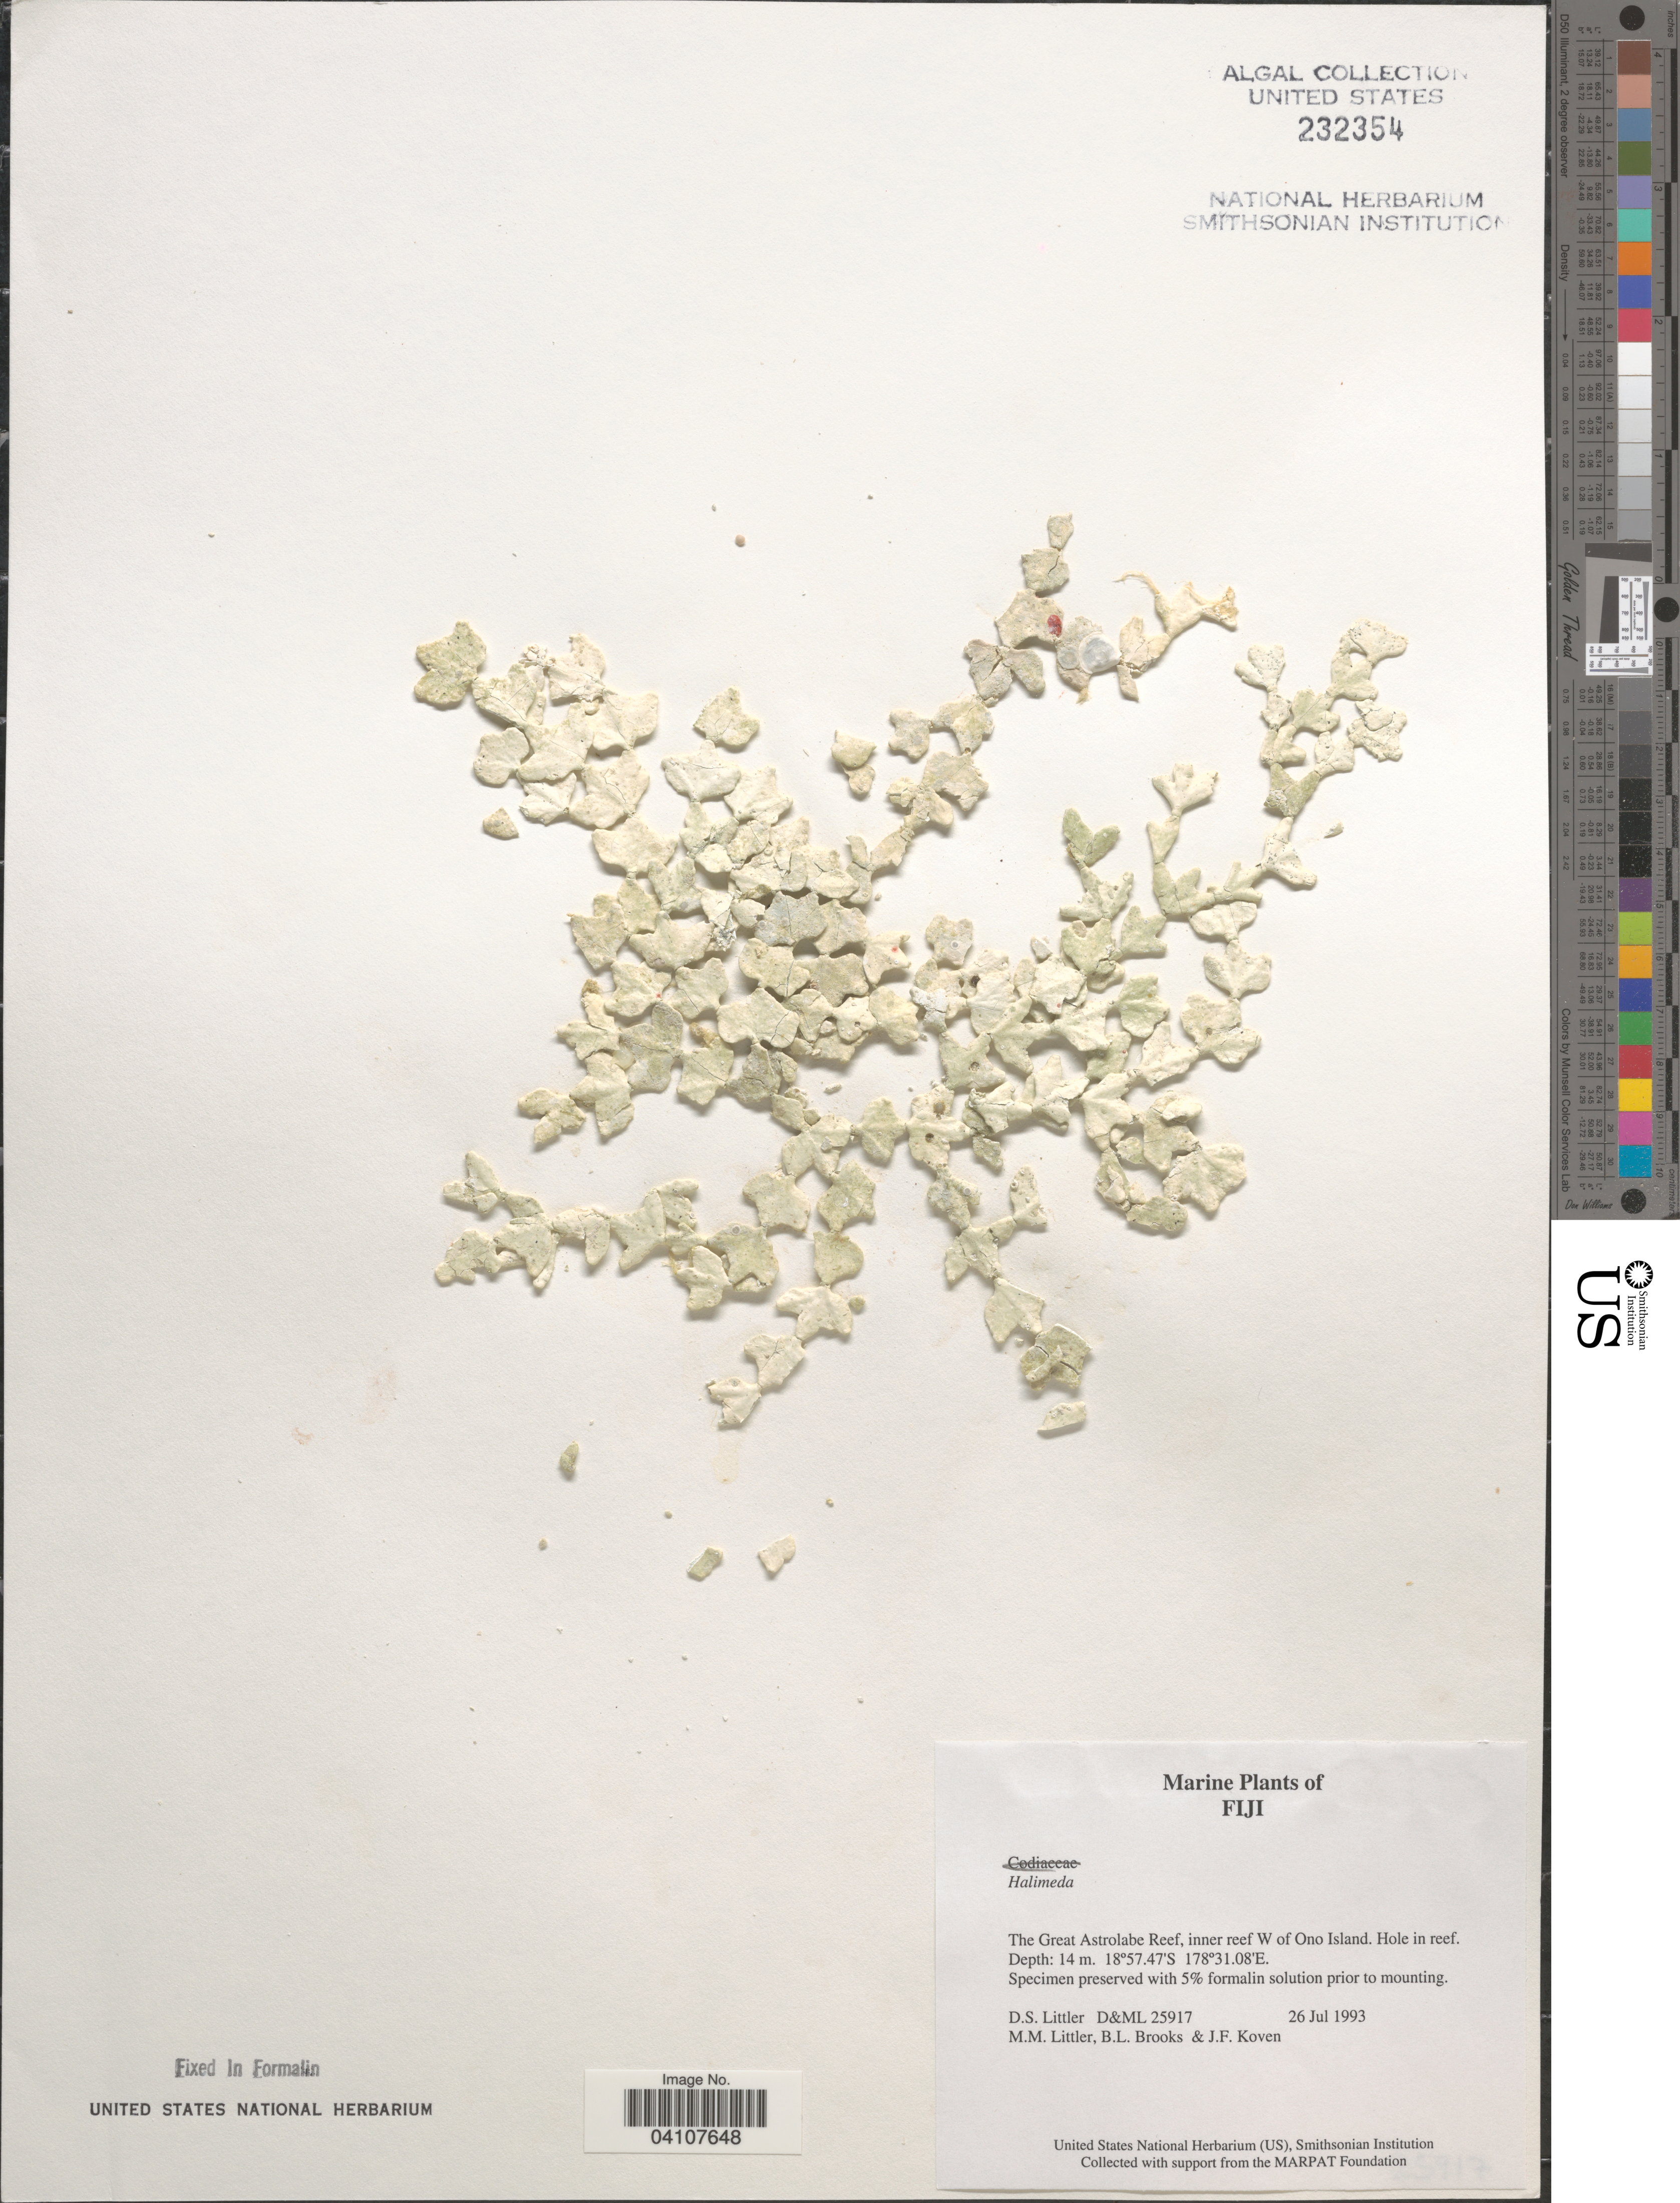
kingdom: Plantae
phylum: Chlorophyta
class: Ulvophyceae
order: Bryopsidales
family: Halimedaceae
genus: Halimeda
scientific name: Halimeda sp.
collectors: D. S. Littler, B. Brooks & J. Koven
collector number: D&ML25917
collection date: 1993-07-26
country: Fiji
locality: The Great Astrolabe Reef, inner reef W of Ono Island. Hole in reef.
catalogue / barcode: US 232354